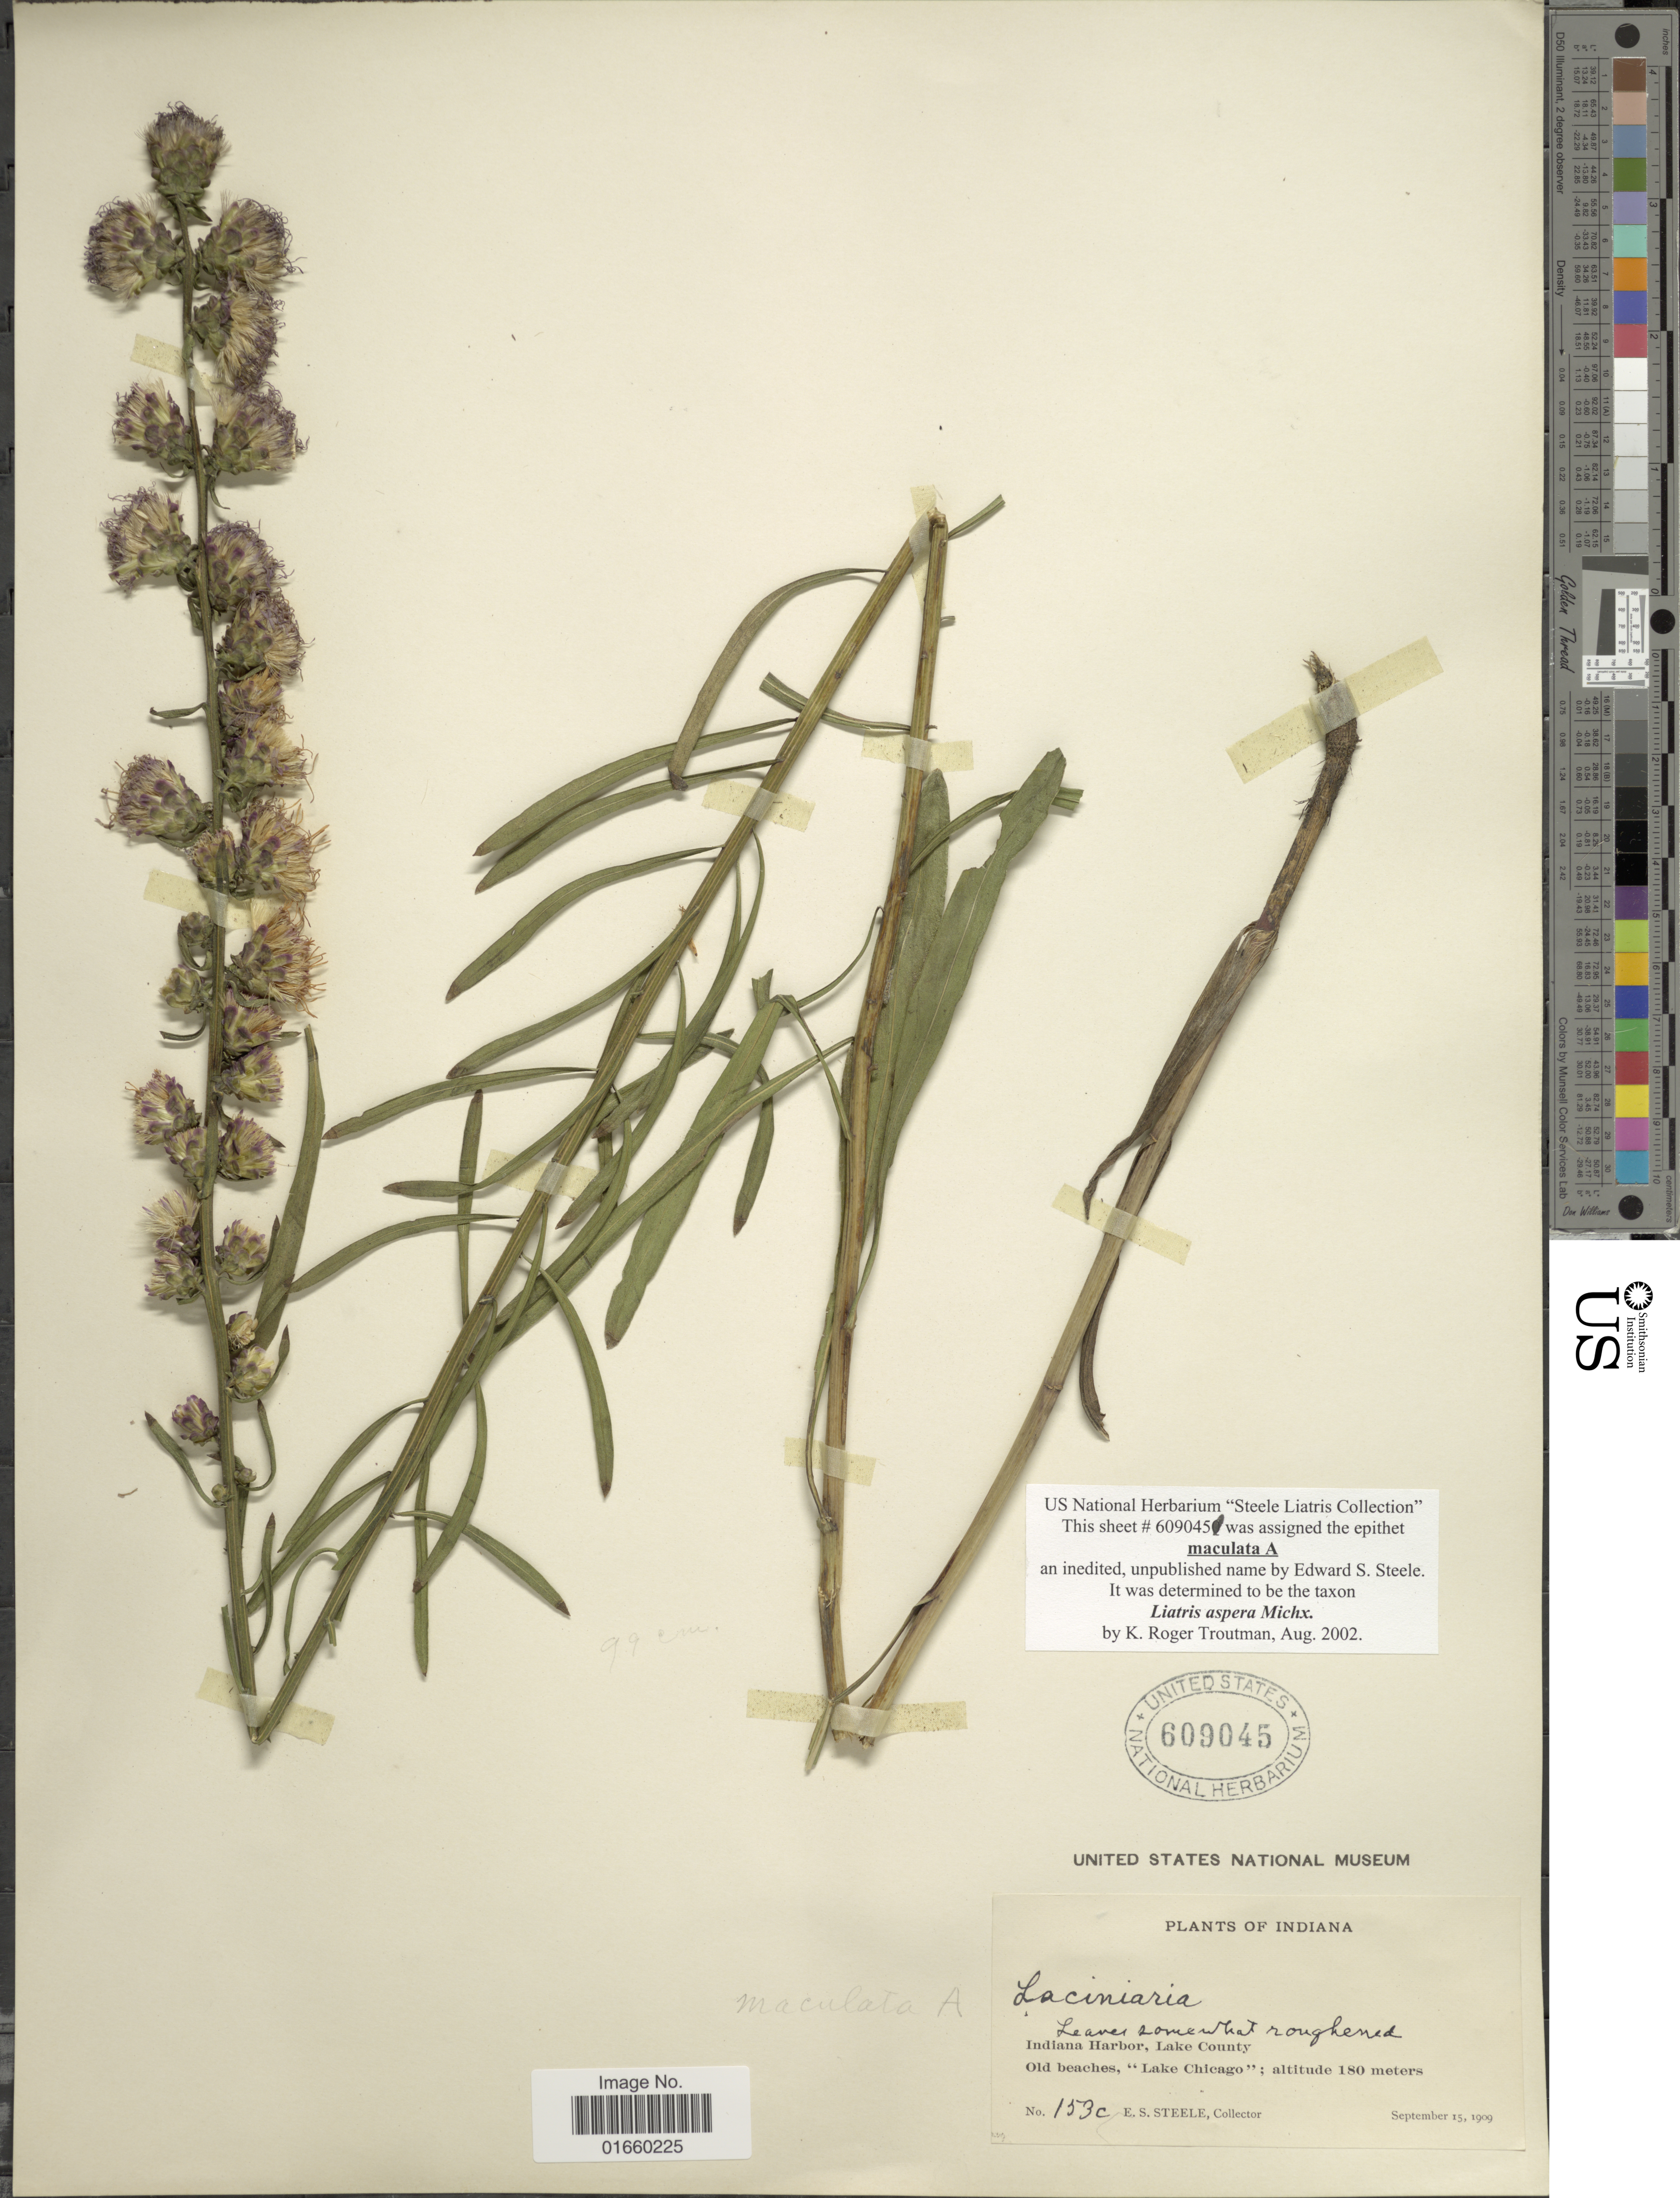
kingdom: Plantae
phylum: Tracheophyta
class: Magnoliopsida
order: Asterales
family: Asteraceae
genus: Liatris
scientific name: Liatris aspera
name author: Michx.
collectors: E. Steele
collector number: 153c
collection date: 1909-09-15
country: United States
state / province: Indiana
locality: Indiana Harbor, Lake County, Old beaches, "Lake Chicago"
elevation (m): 180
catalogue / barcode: US 609045